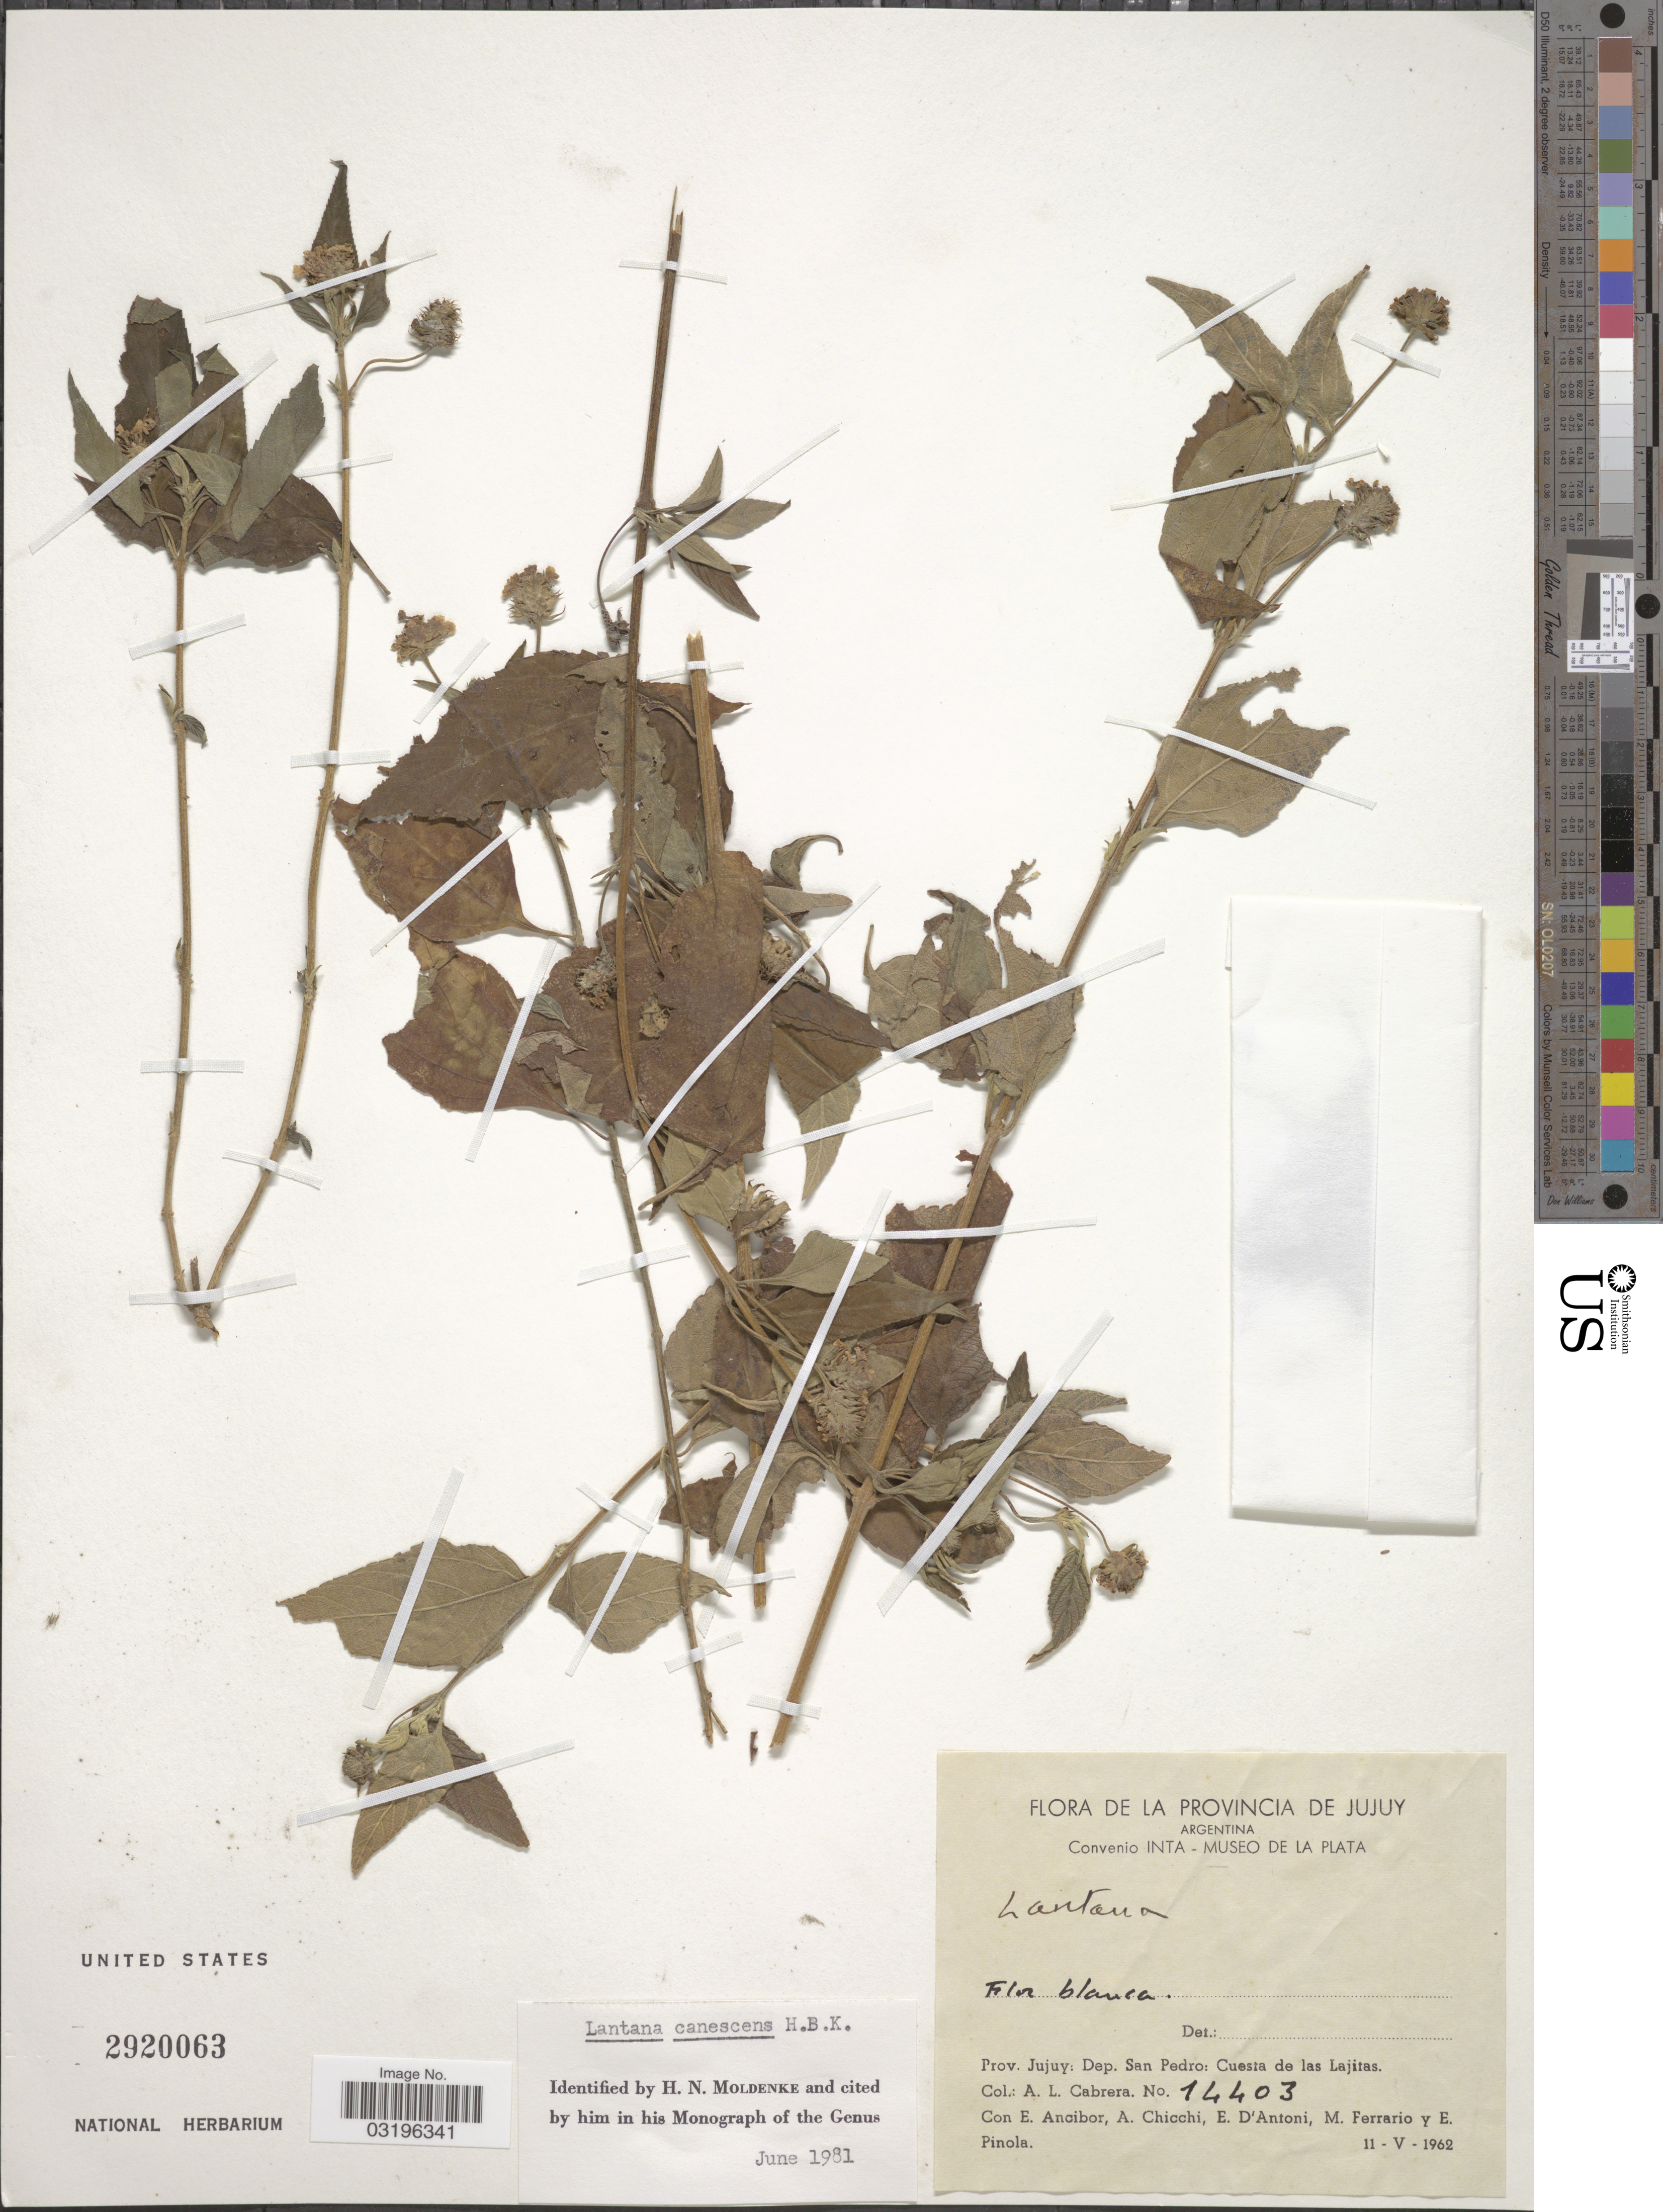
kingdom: Plantae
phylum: Tracheophyta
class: Magnoliopsida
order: Lamiales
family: Verbenaceae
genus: Lantana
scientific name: Lantana canescens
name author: Kunth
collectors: A. L. Cabrera, E. Ancibor, A. Chicchi, E. D'Antoni & et al.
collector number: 14403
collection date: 1962-05-11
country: Argentina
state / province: Jujuy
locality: Dep. San Pedro: Cuesta de las Lajitas.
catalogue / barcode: US 2920063